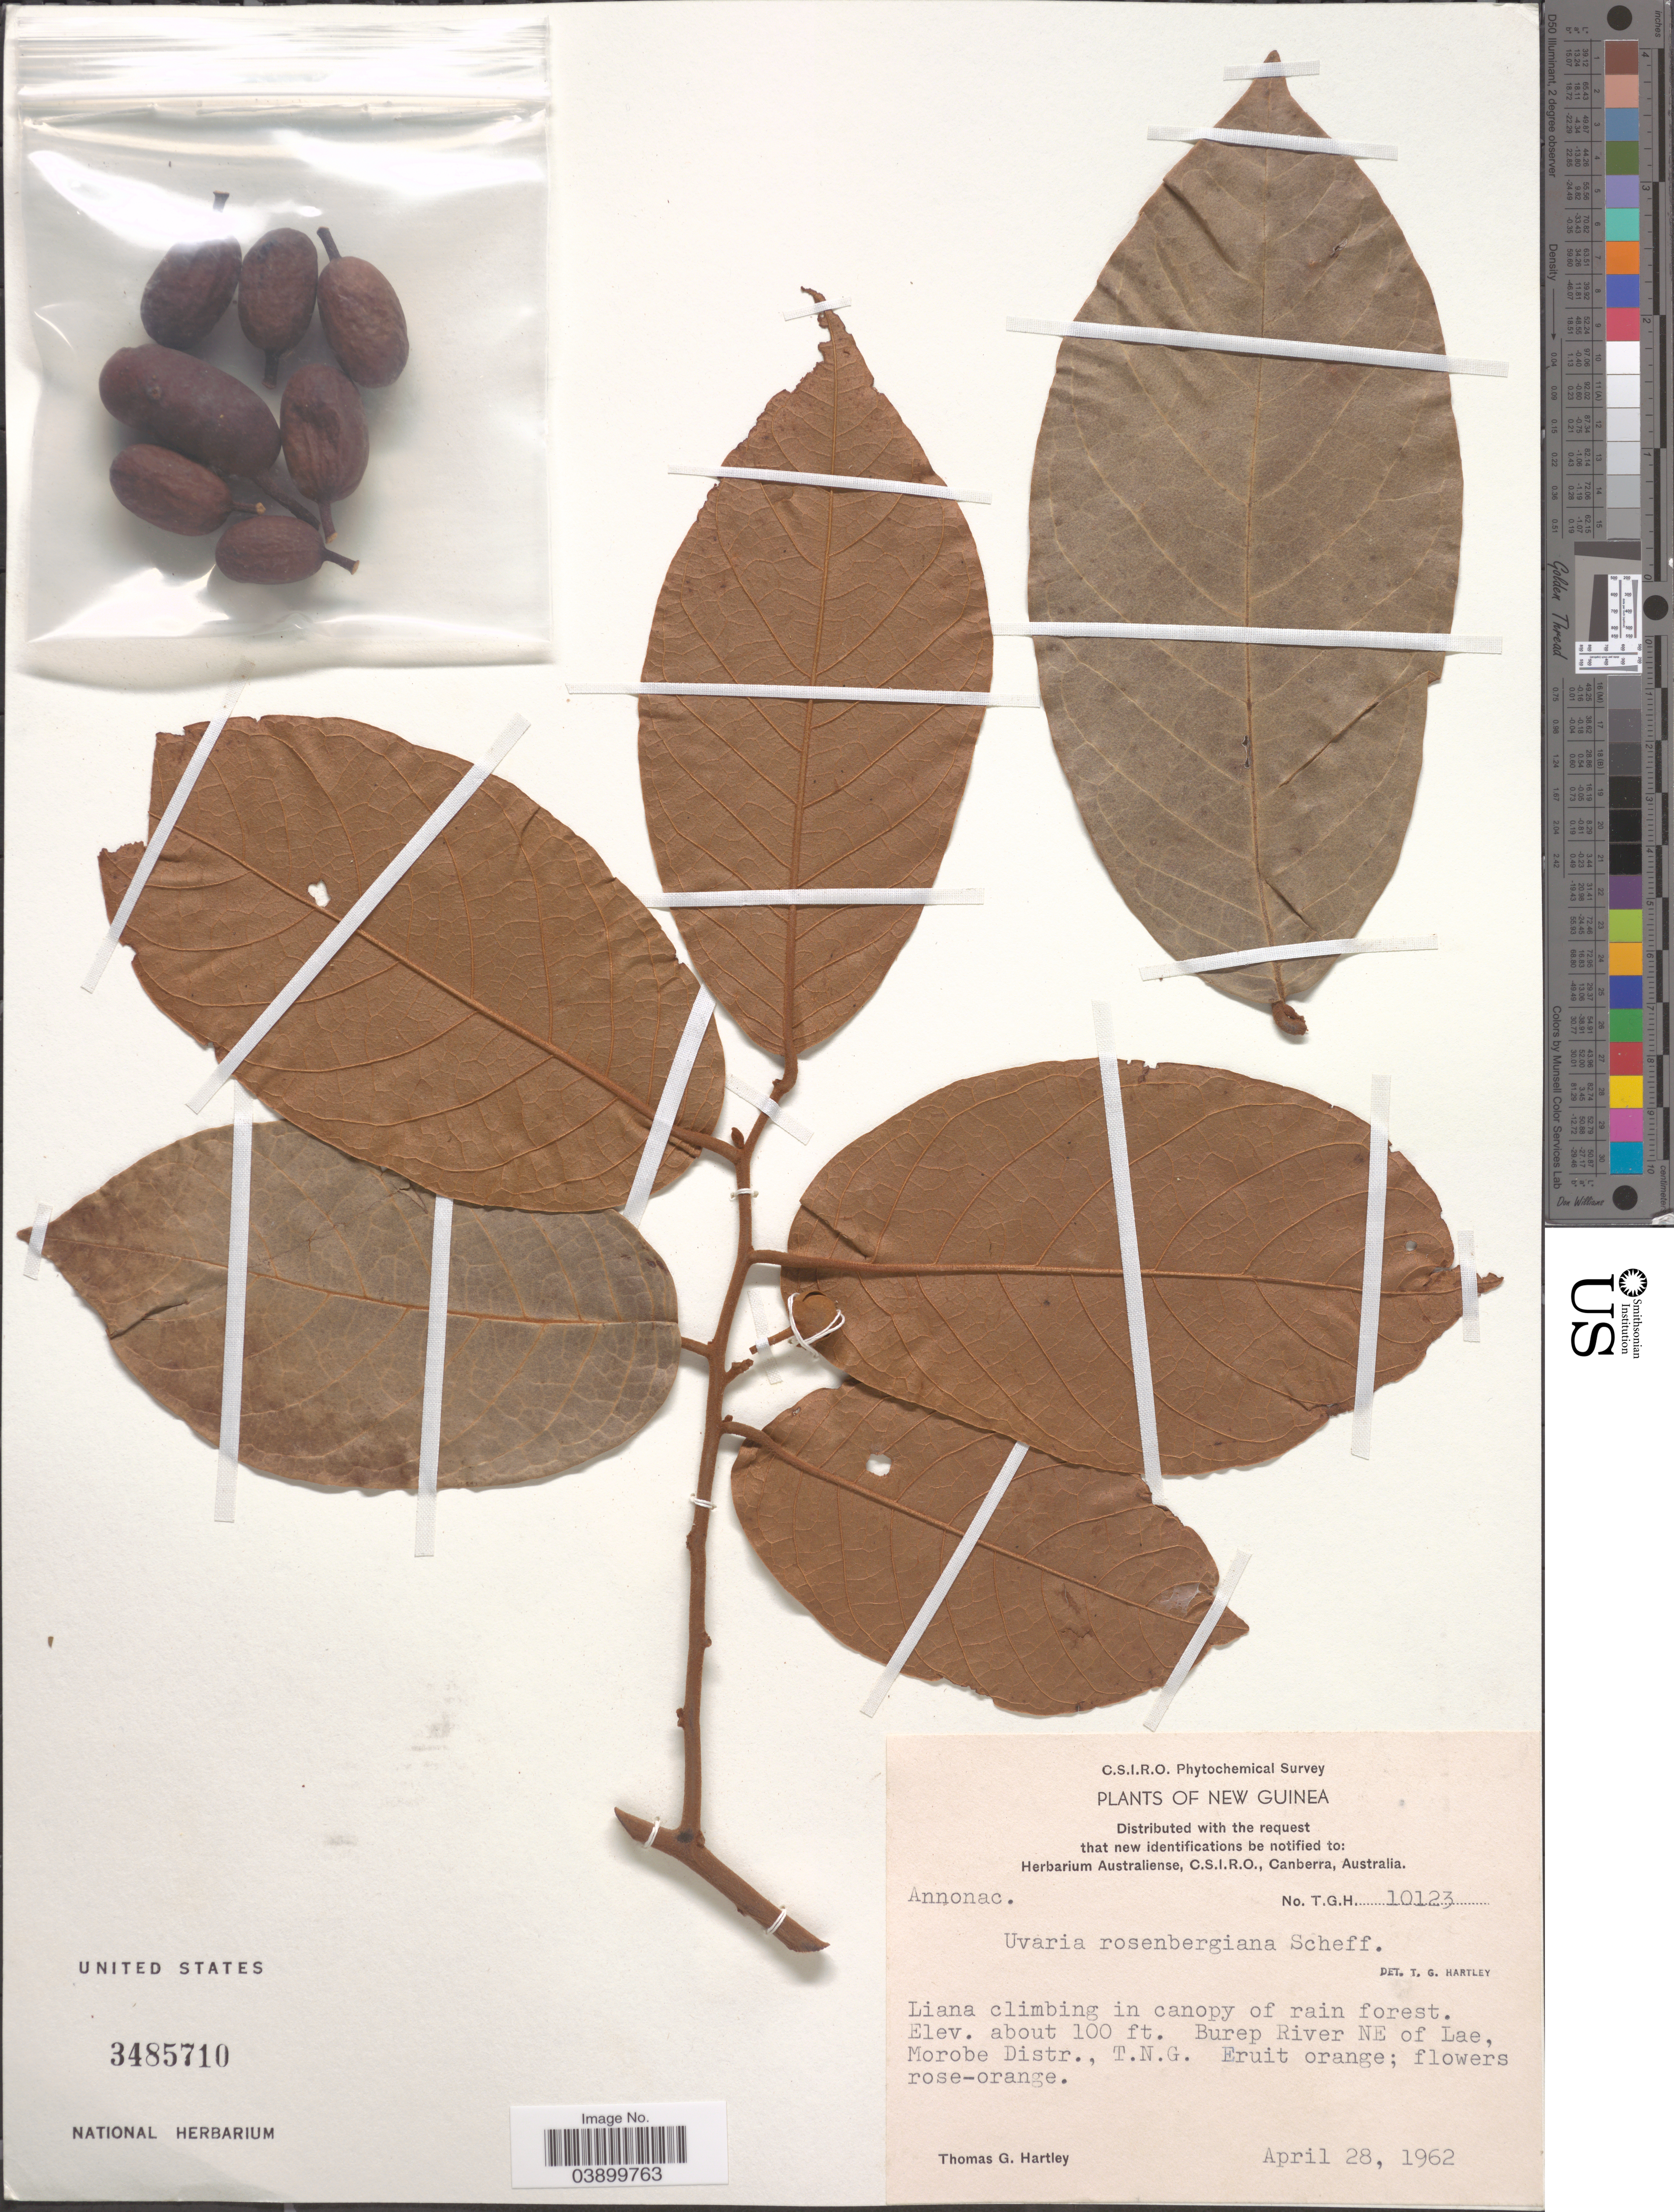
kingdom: Plantae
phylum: Tracheophyta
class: Magnoliopsida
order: Magnoliales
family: Annonaceae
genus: Uvaria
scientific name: Uvaria rosenbergiana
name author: Scheff.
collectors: T. G. Hartley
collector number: T.G.H. 10123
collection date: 1962-04-28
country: Papua New Guinea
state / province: Morobe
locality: New Guinea. Burep River NE of Lae, Morobe Distr., T.N.G.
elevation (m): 30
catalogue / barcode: US 3485710